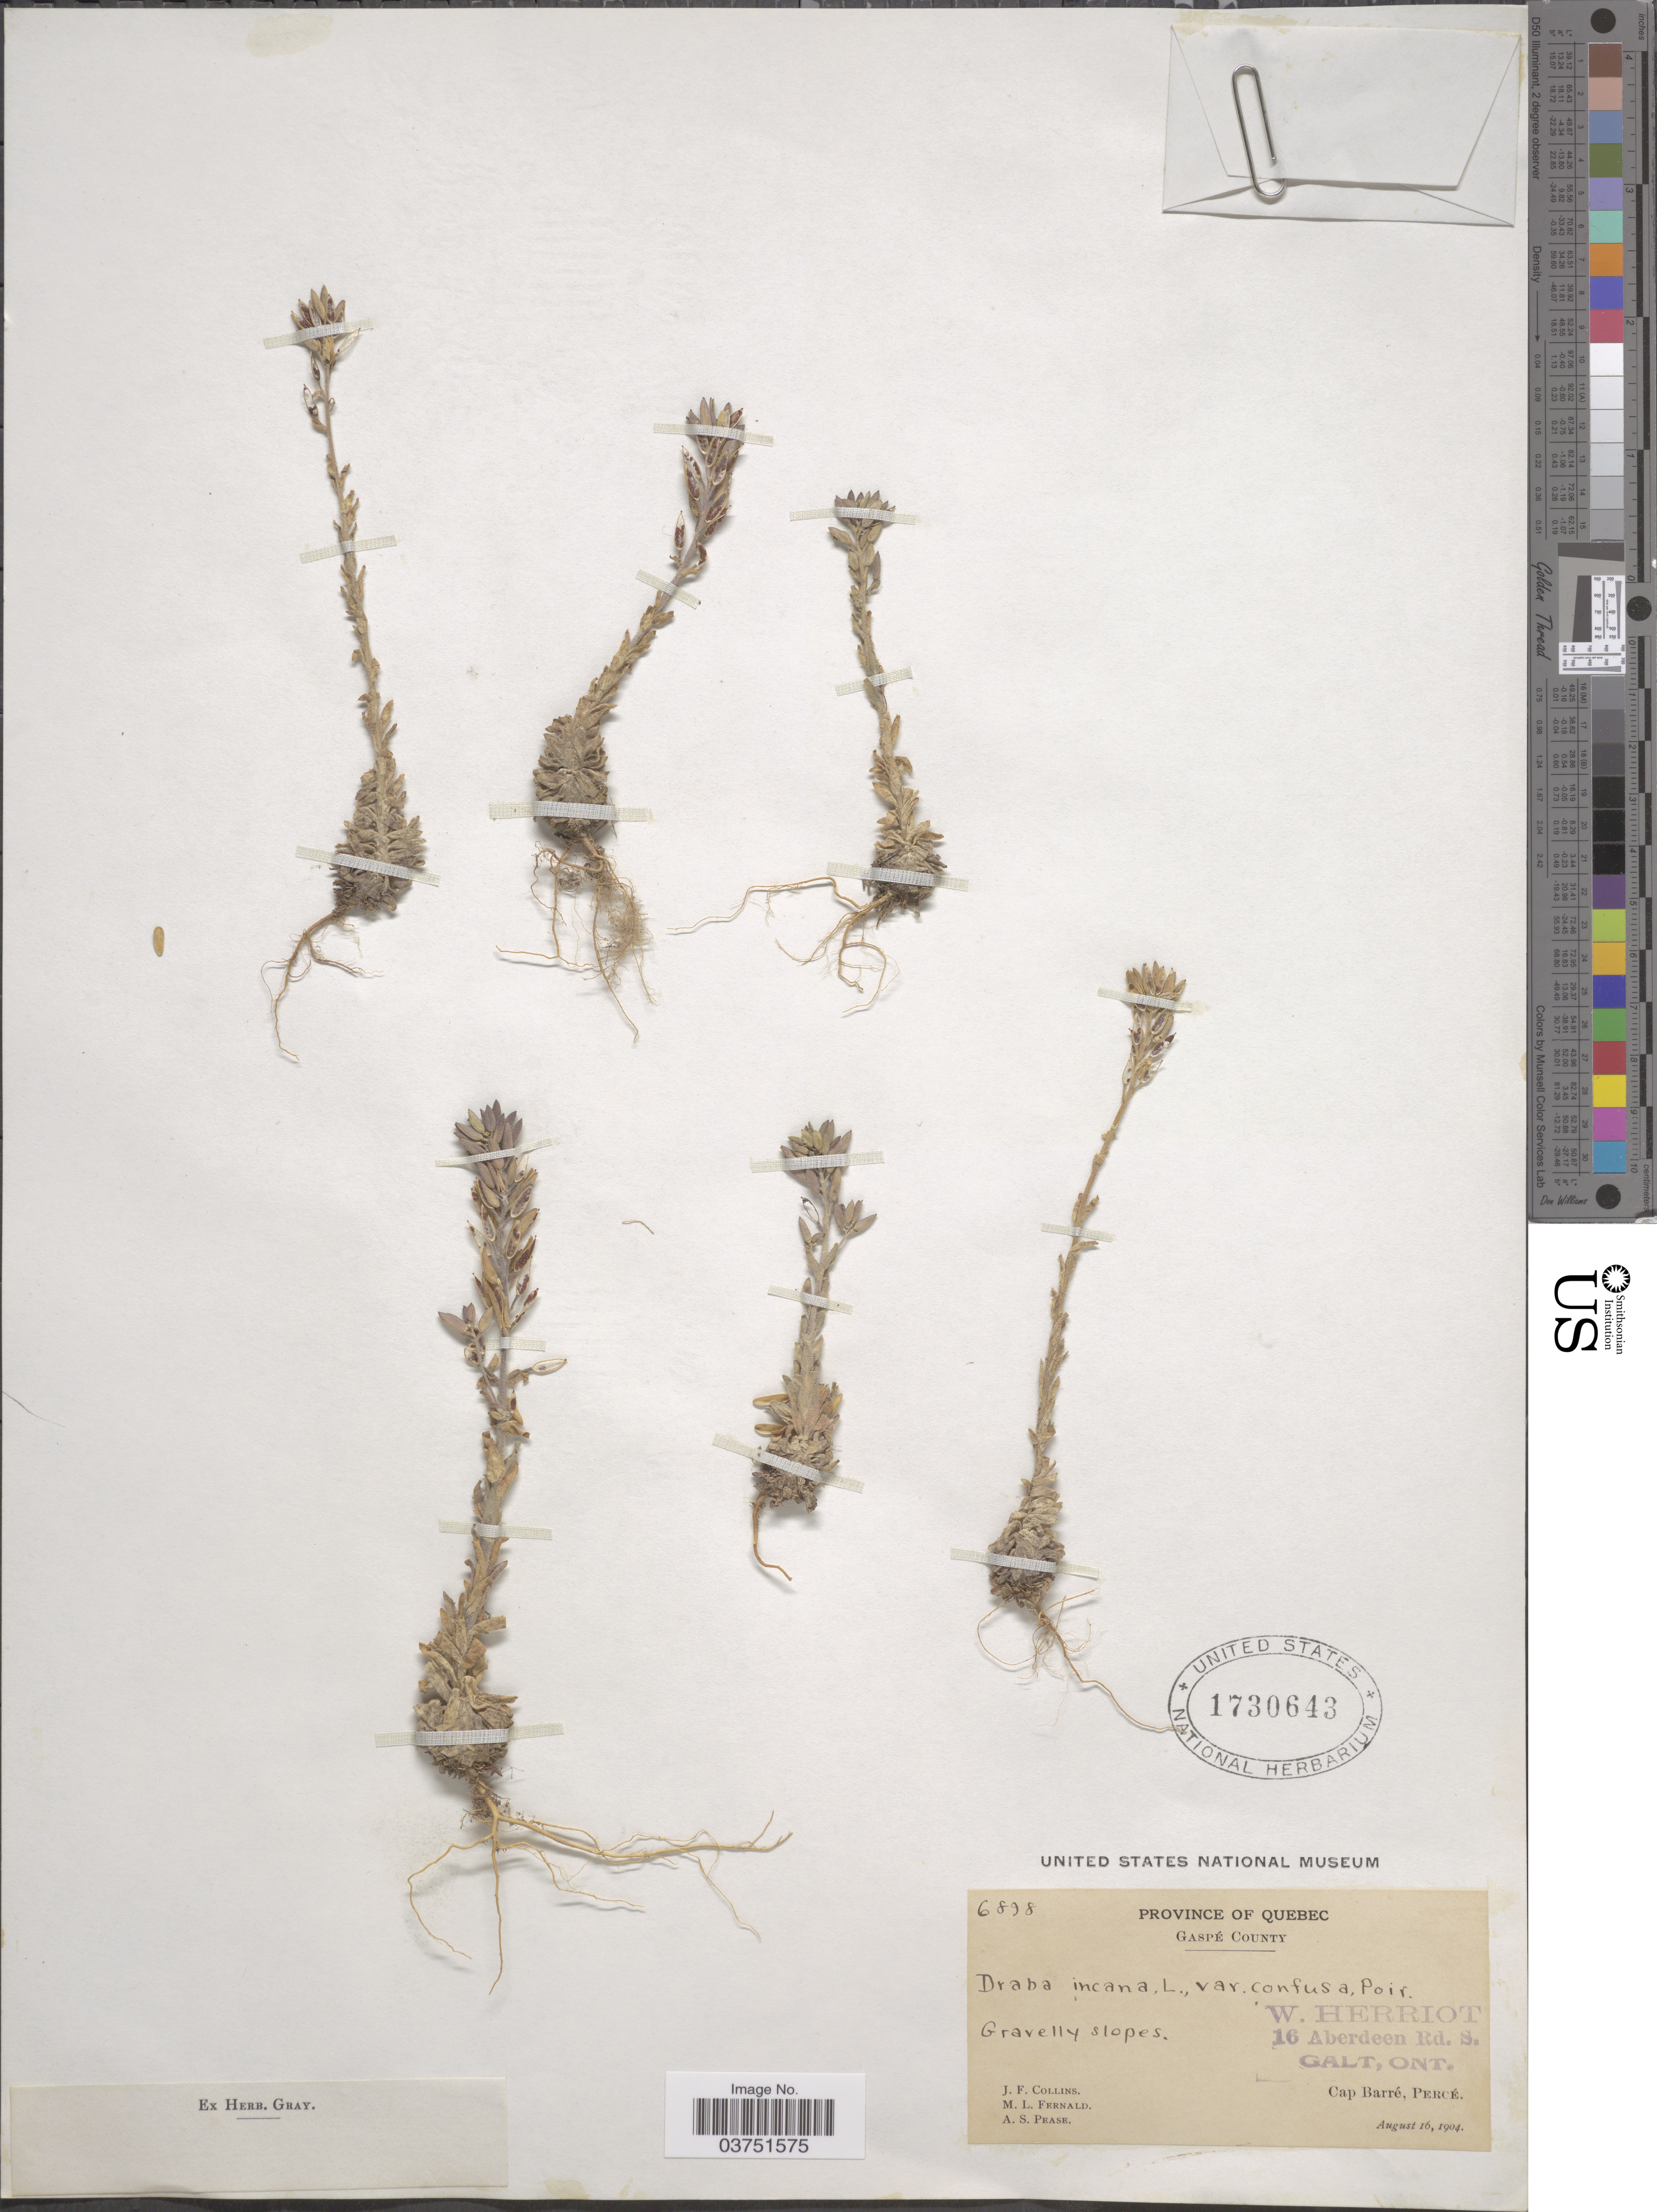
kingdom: Plantae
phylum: Tracheophyta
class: Magnoliopsida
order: Brassicales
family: Brassicaceae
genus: Draba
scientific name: Draba incana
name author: L.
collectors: J. Collins, M. L. Fernald & A. S. Pease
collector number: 6898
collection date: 1904-08-16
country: Canada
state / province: Quebec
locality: Gaspé County. Cap Barré, Percé.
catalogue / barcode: US 1730643